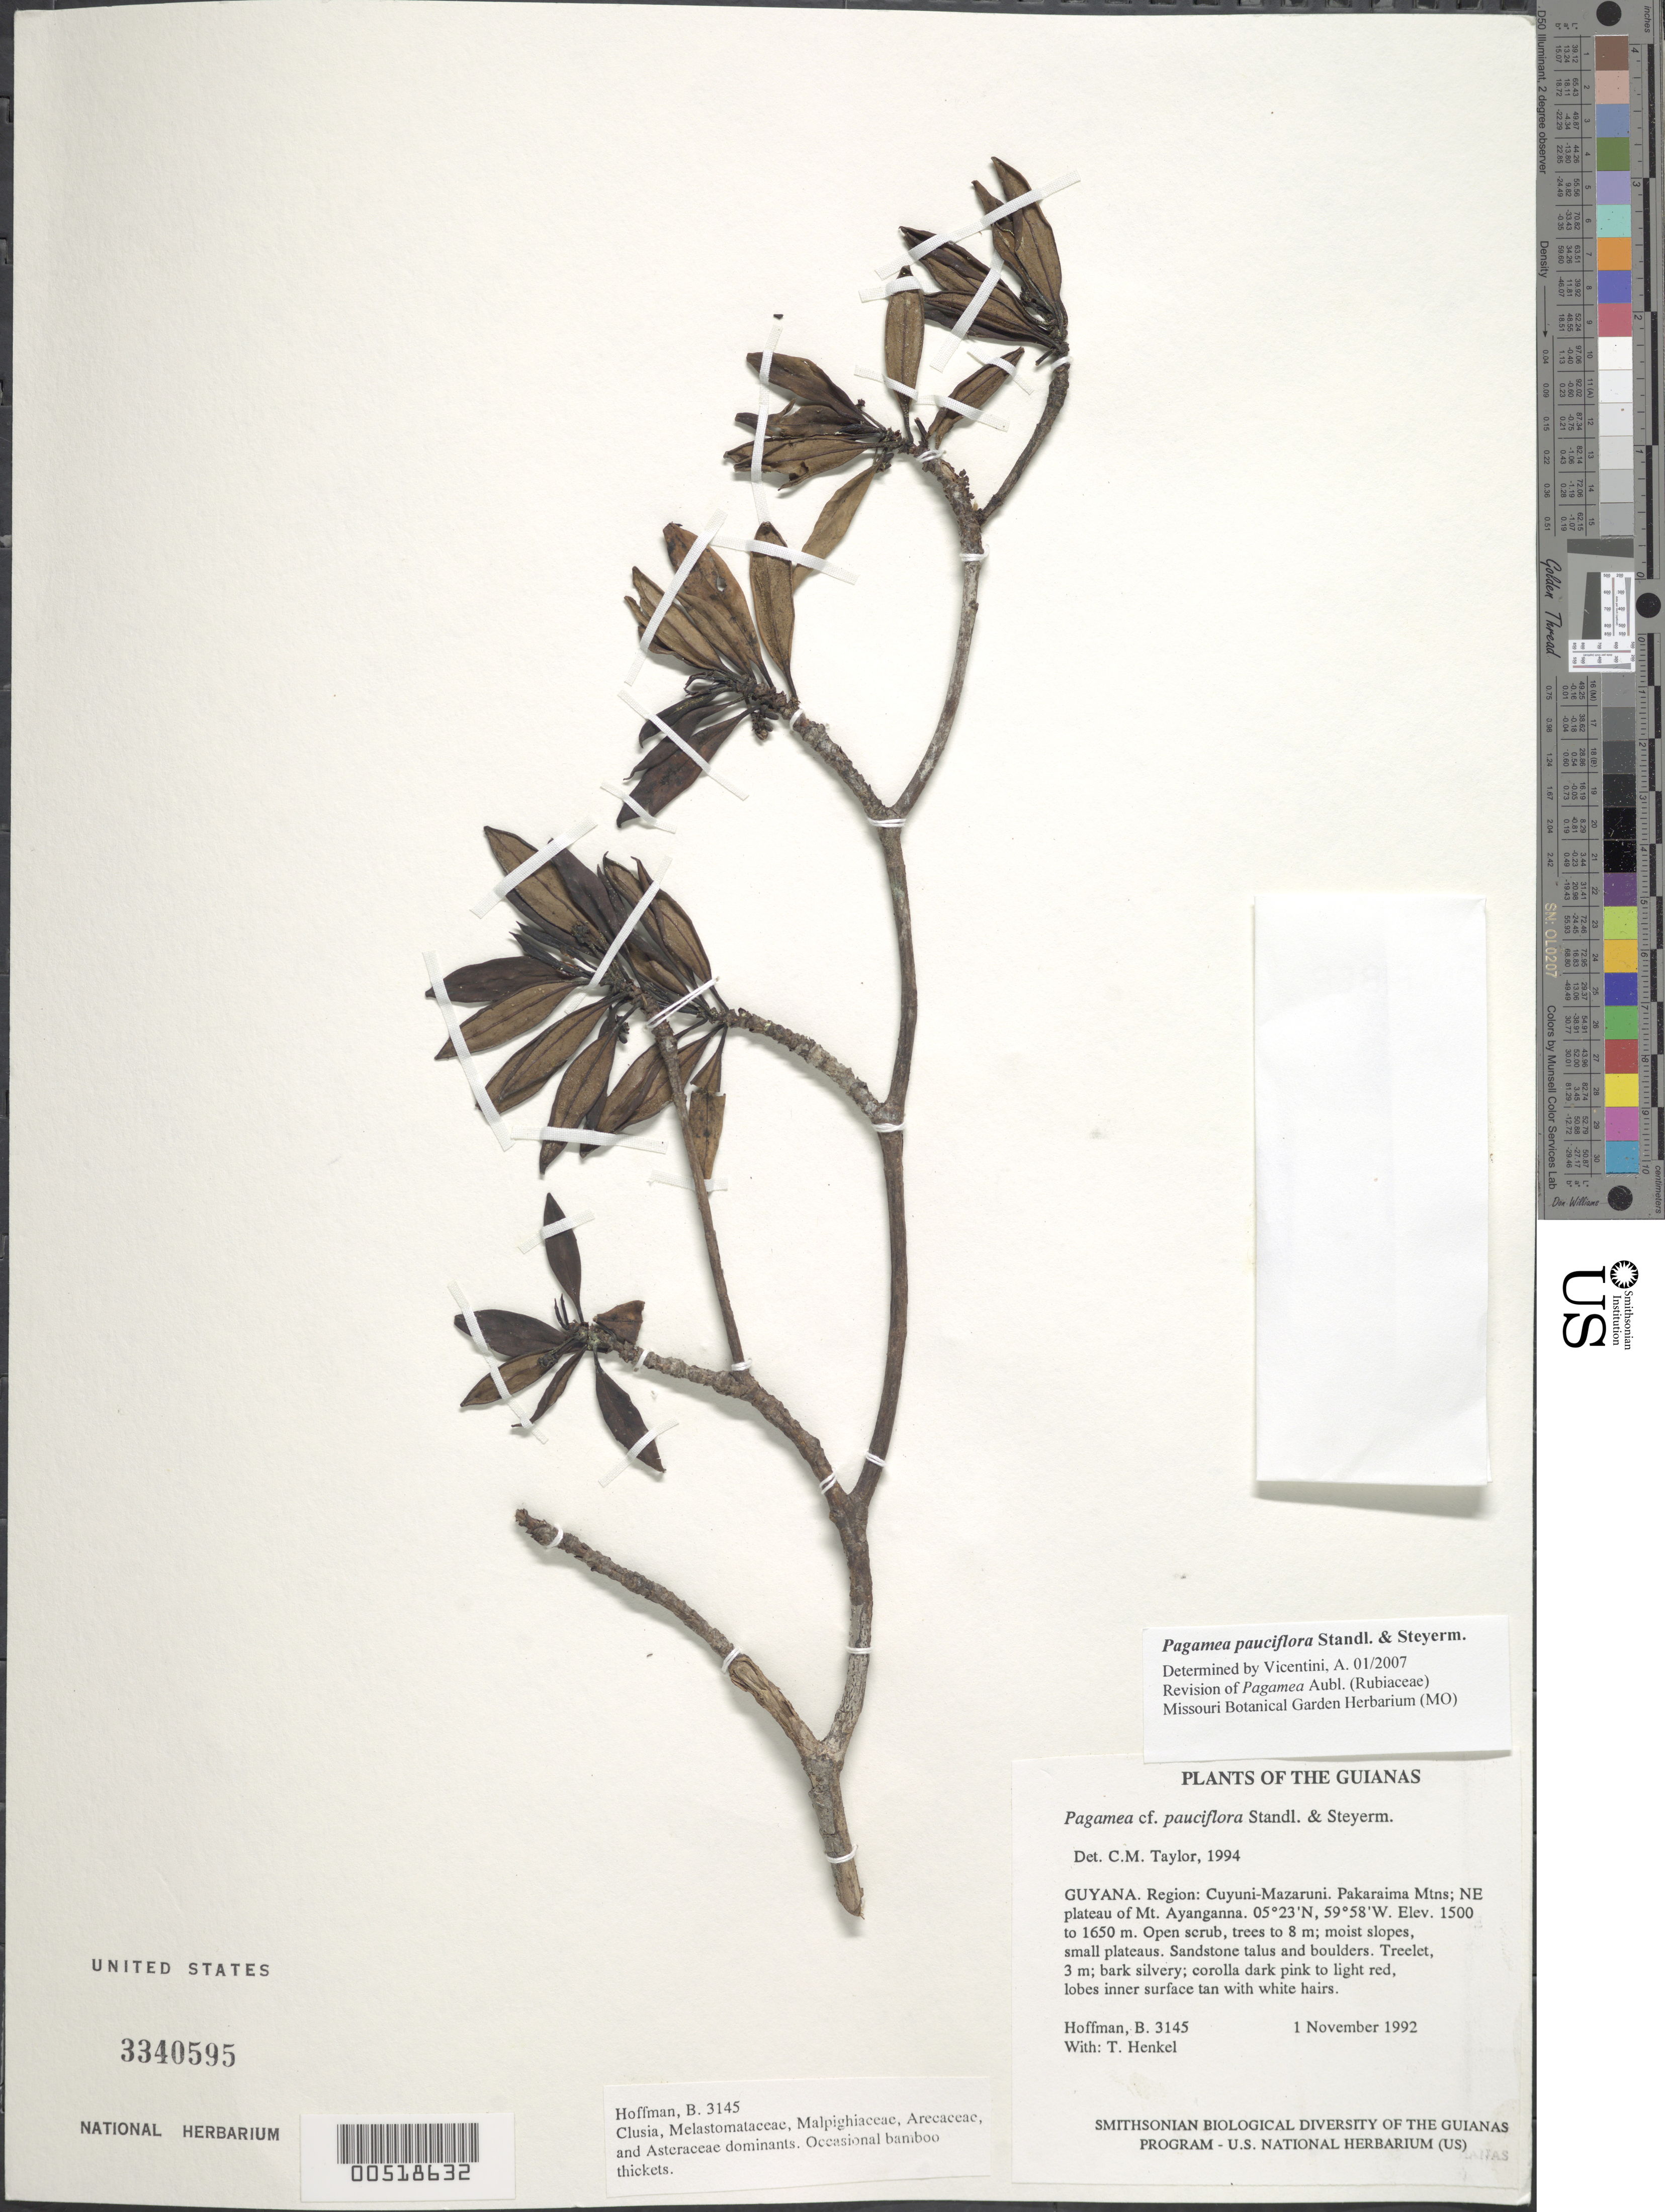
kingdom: Plantae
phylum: Tracheophyta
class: Magnoliopsida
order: Gentianales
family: Rubiaceae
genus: Pagamea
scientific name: Pagamea pauciflora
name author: Standl. & Steyerm.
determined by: Taylor, Charlotte M.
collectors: B. Hoffman & T. Henkel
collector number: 3145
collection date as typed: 1 November 1992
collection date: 1992-11-01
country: Guyana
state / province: Cuyuni-Mazaruni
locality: Pakaraima Mountains; NE plateau of Mt. Ayanganna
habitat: Open scrub, trees to 8 m; moist slopes, small plateaus. Sandstone talus and boulders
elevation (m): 1500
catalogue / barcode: US 3340595